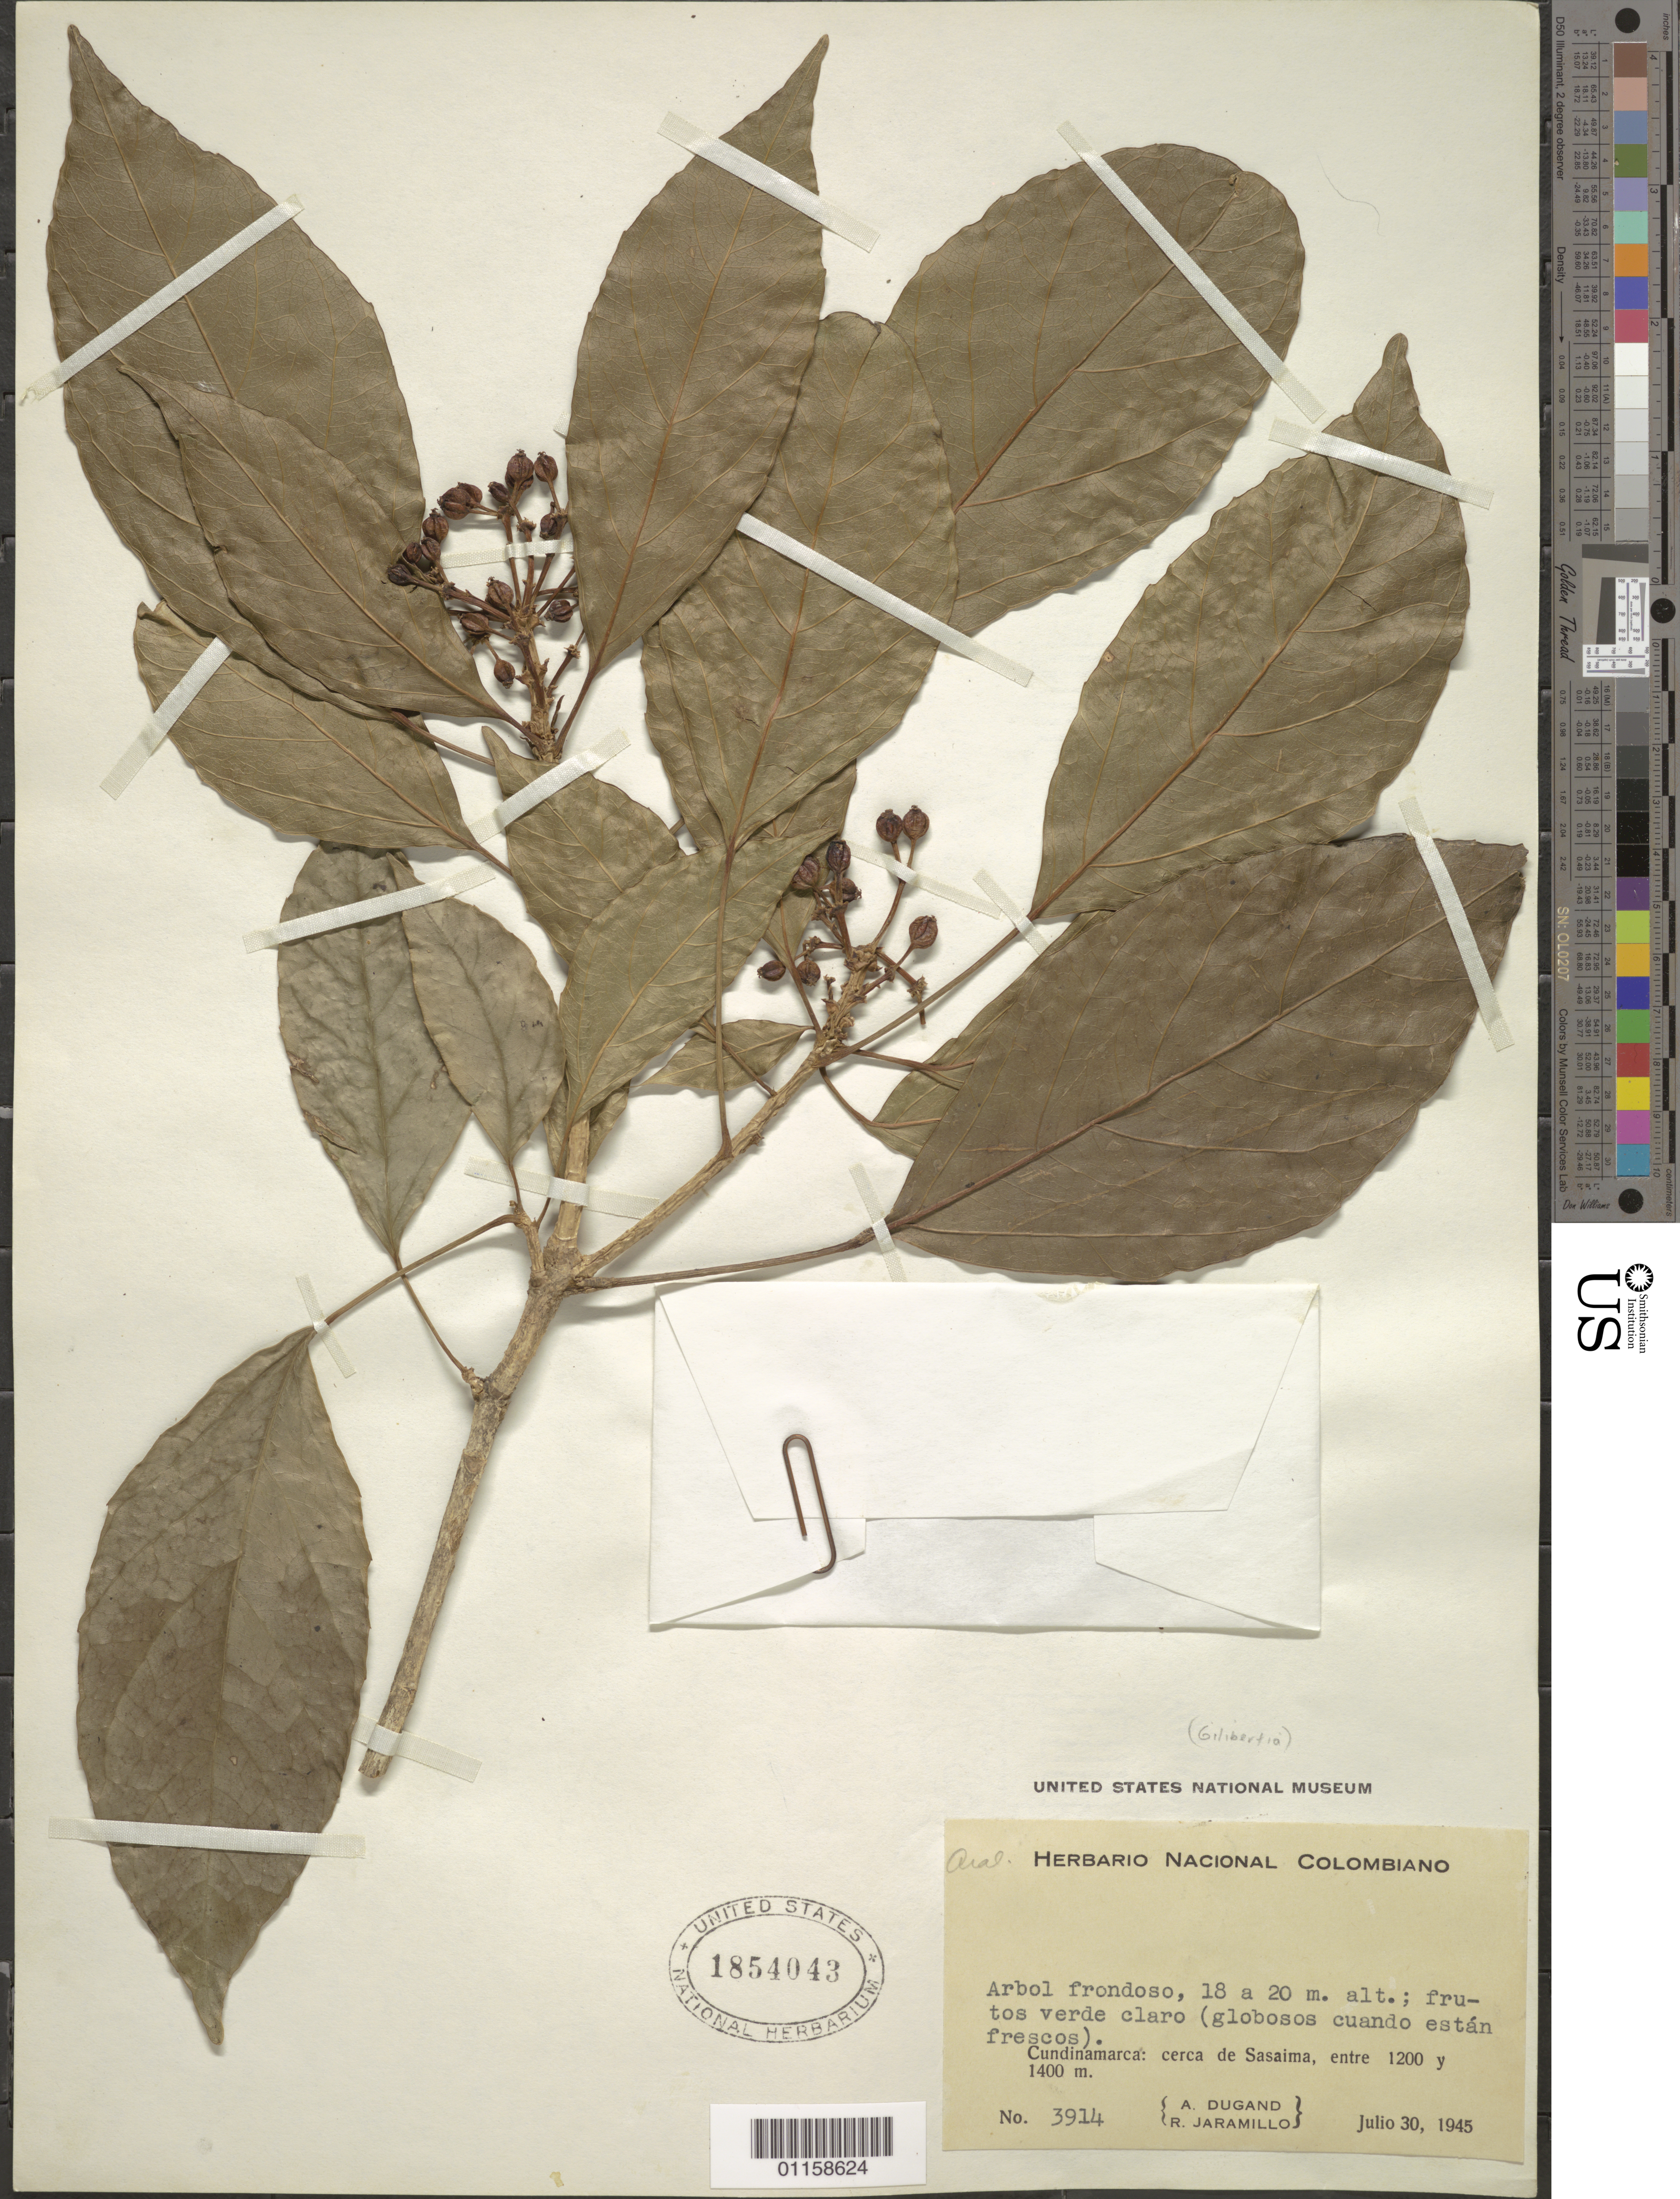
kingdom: Plantae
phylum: Tracheophyta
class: Magnoliopsida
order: Apiales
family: Araliaceae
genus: Dendropanax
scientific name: Dendropanax sp.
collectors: A. Dugand G. & R. Jaramillo M.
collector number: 3914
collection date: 1945-07-30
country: Colombia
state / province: Cundinamarca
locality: Cerca de Sasaima.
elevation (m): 1200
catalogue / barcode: US 1854043